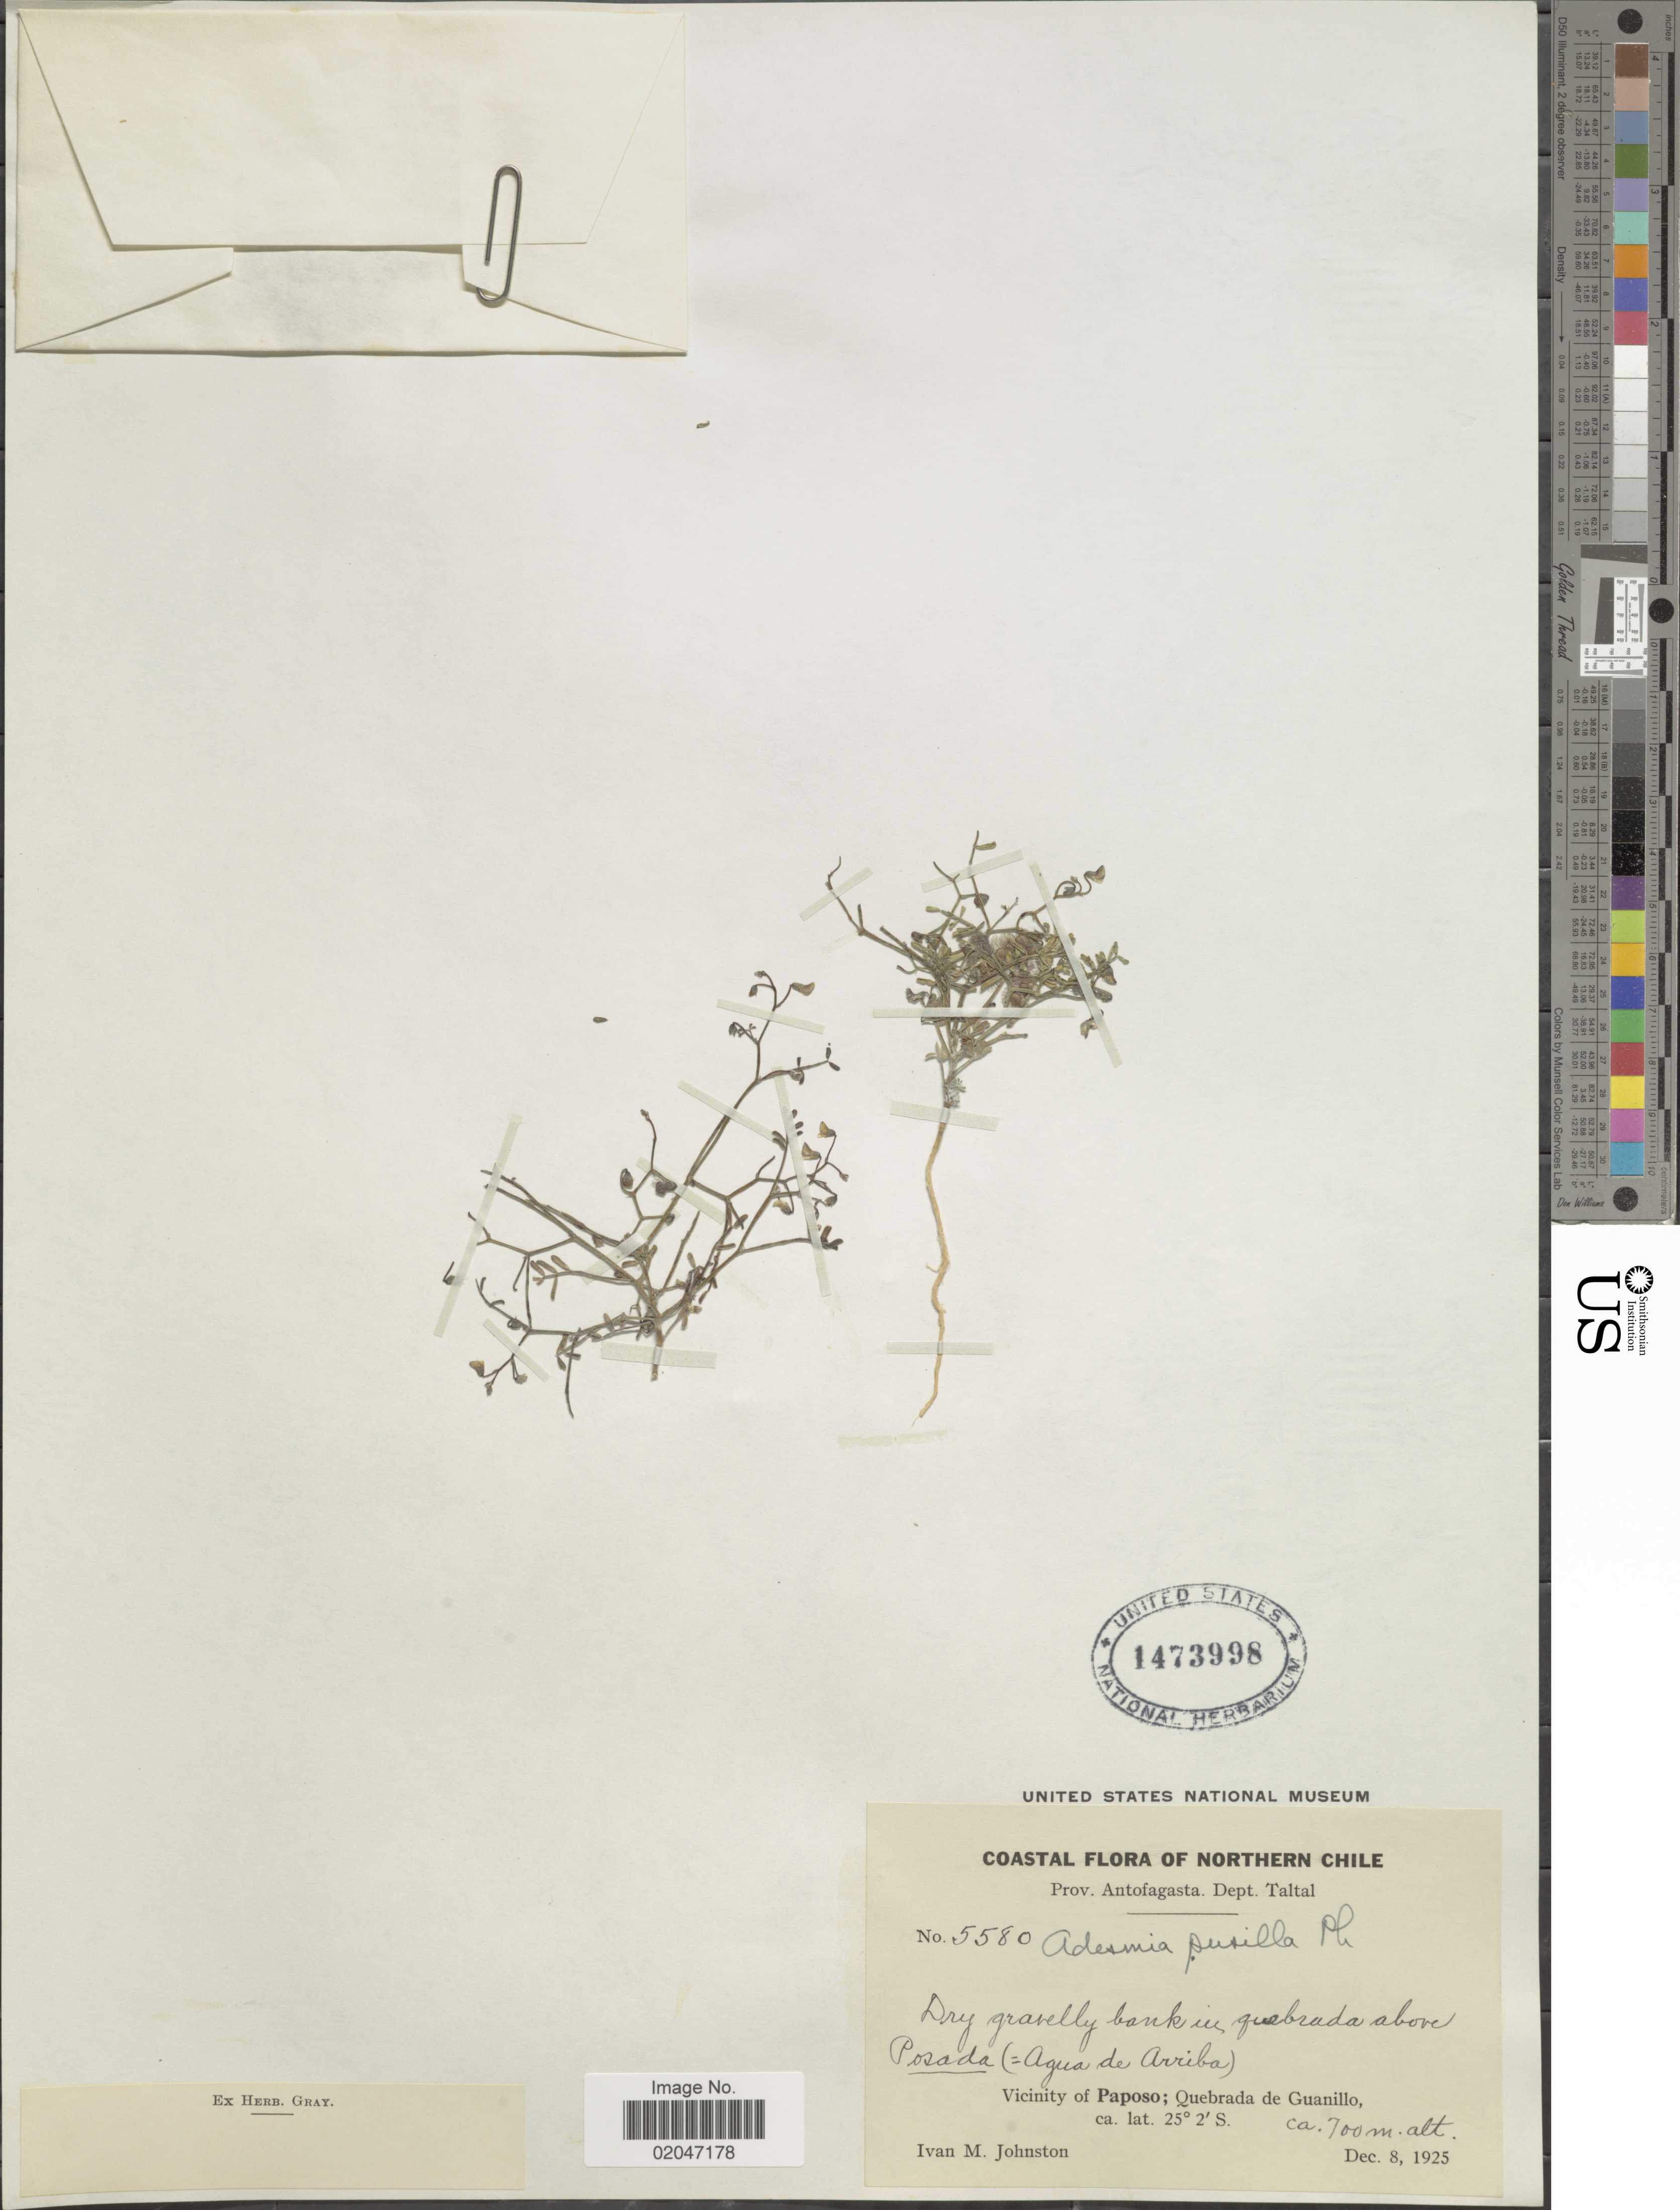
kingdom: Plantae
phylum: Tracheophyta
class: Magnoliopsida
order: Fabales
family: Fabaceae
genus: Adesmia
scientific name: Adesmia pusilla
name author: Phil.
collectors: I.M. Johnston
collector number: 5580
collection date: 1925-12-08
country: Chile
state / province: Antofagasta (II)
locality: Coastal of Northern Chile, Dept. Taltal, Dry gravelly bank in quebrada above Posada (=Agua de Arriba) Vicinity of Paposo; Quebrada de Guanillo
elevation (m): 700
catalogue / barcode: US 1473998